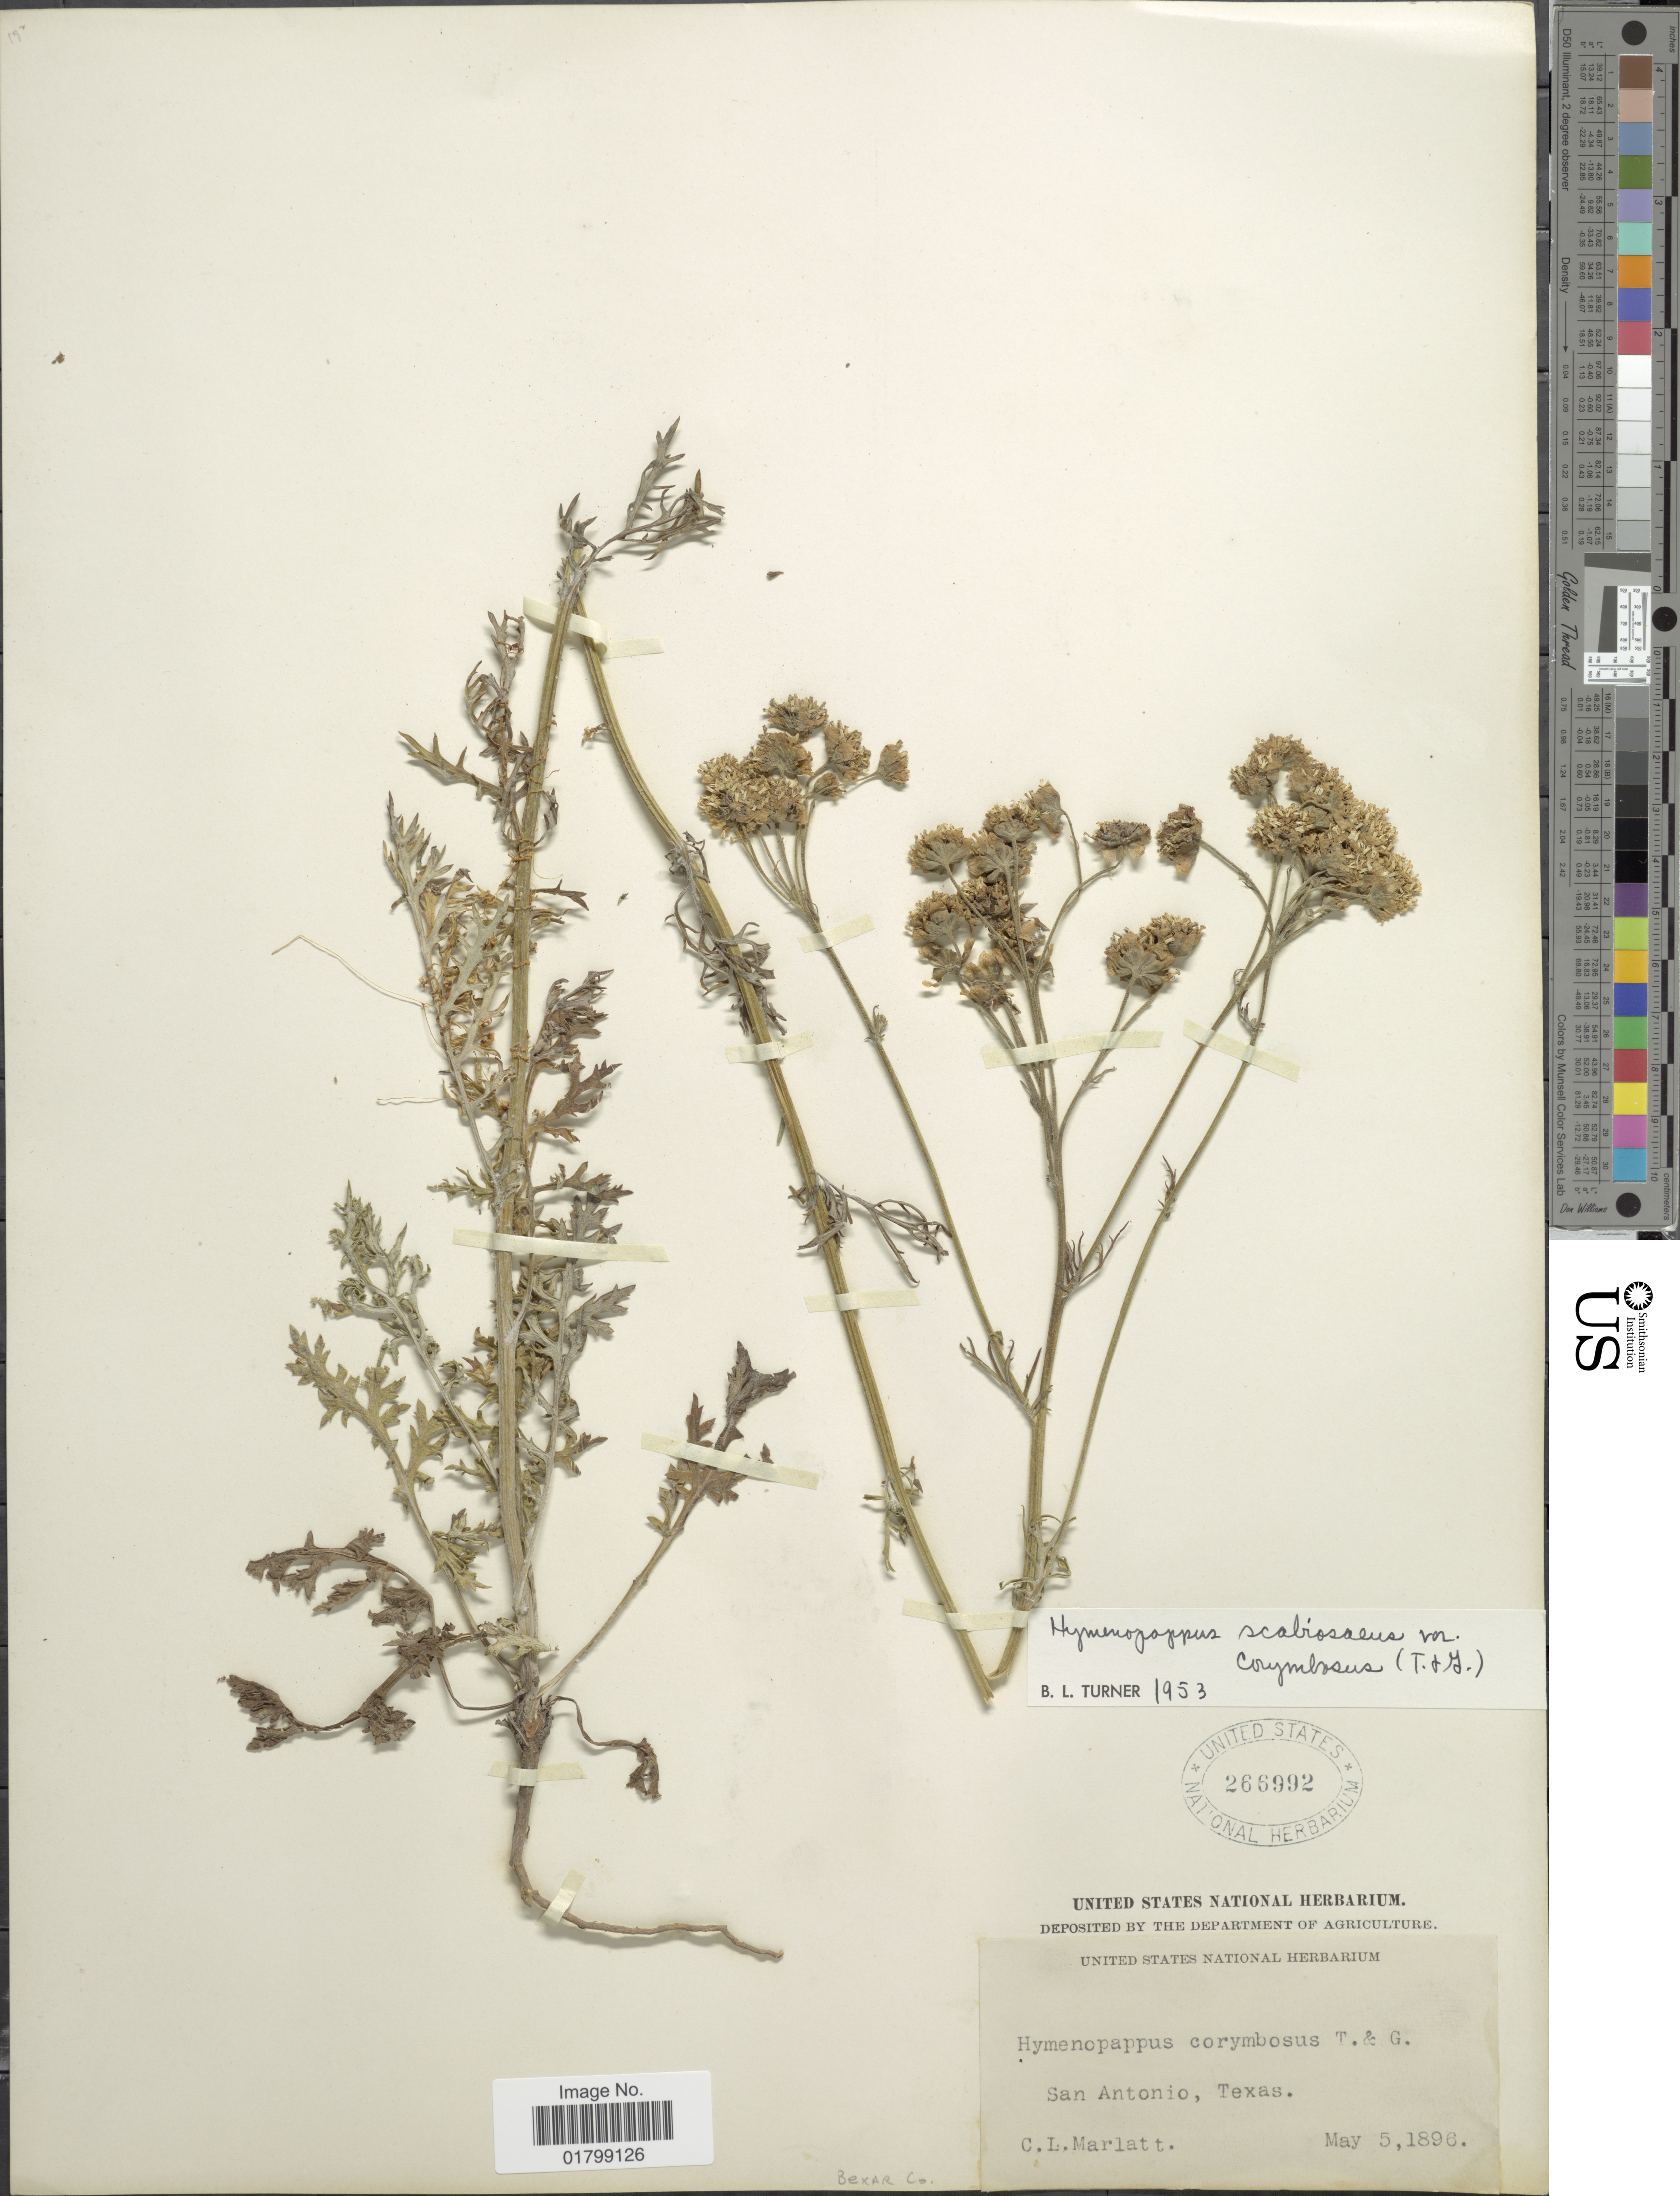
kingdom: Plantae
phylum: Tracheophyta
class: Magnoliopsida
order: Asterales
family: Asteraceae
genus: Hymenopappus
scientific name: Hymenopappus scabiosaeus var. corymbosus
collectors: C. Marlatt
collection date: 1896-05-05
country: United States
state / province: Texas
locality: San Antonio, Bexar Co.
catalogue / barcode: US 266992